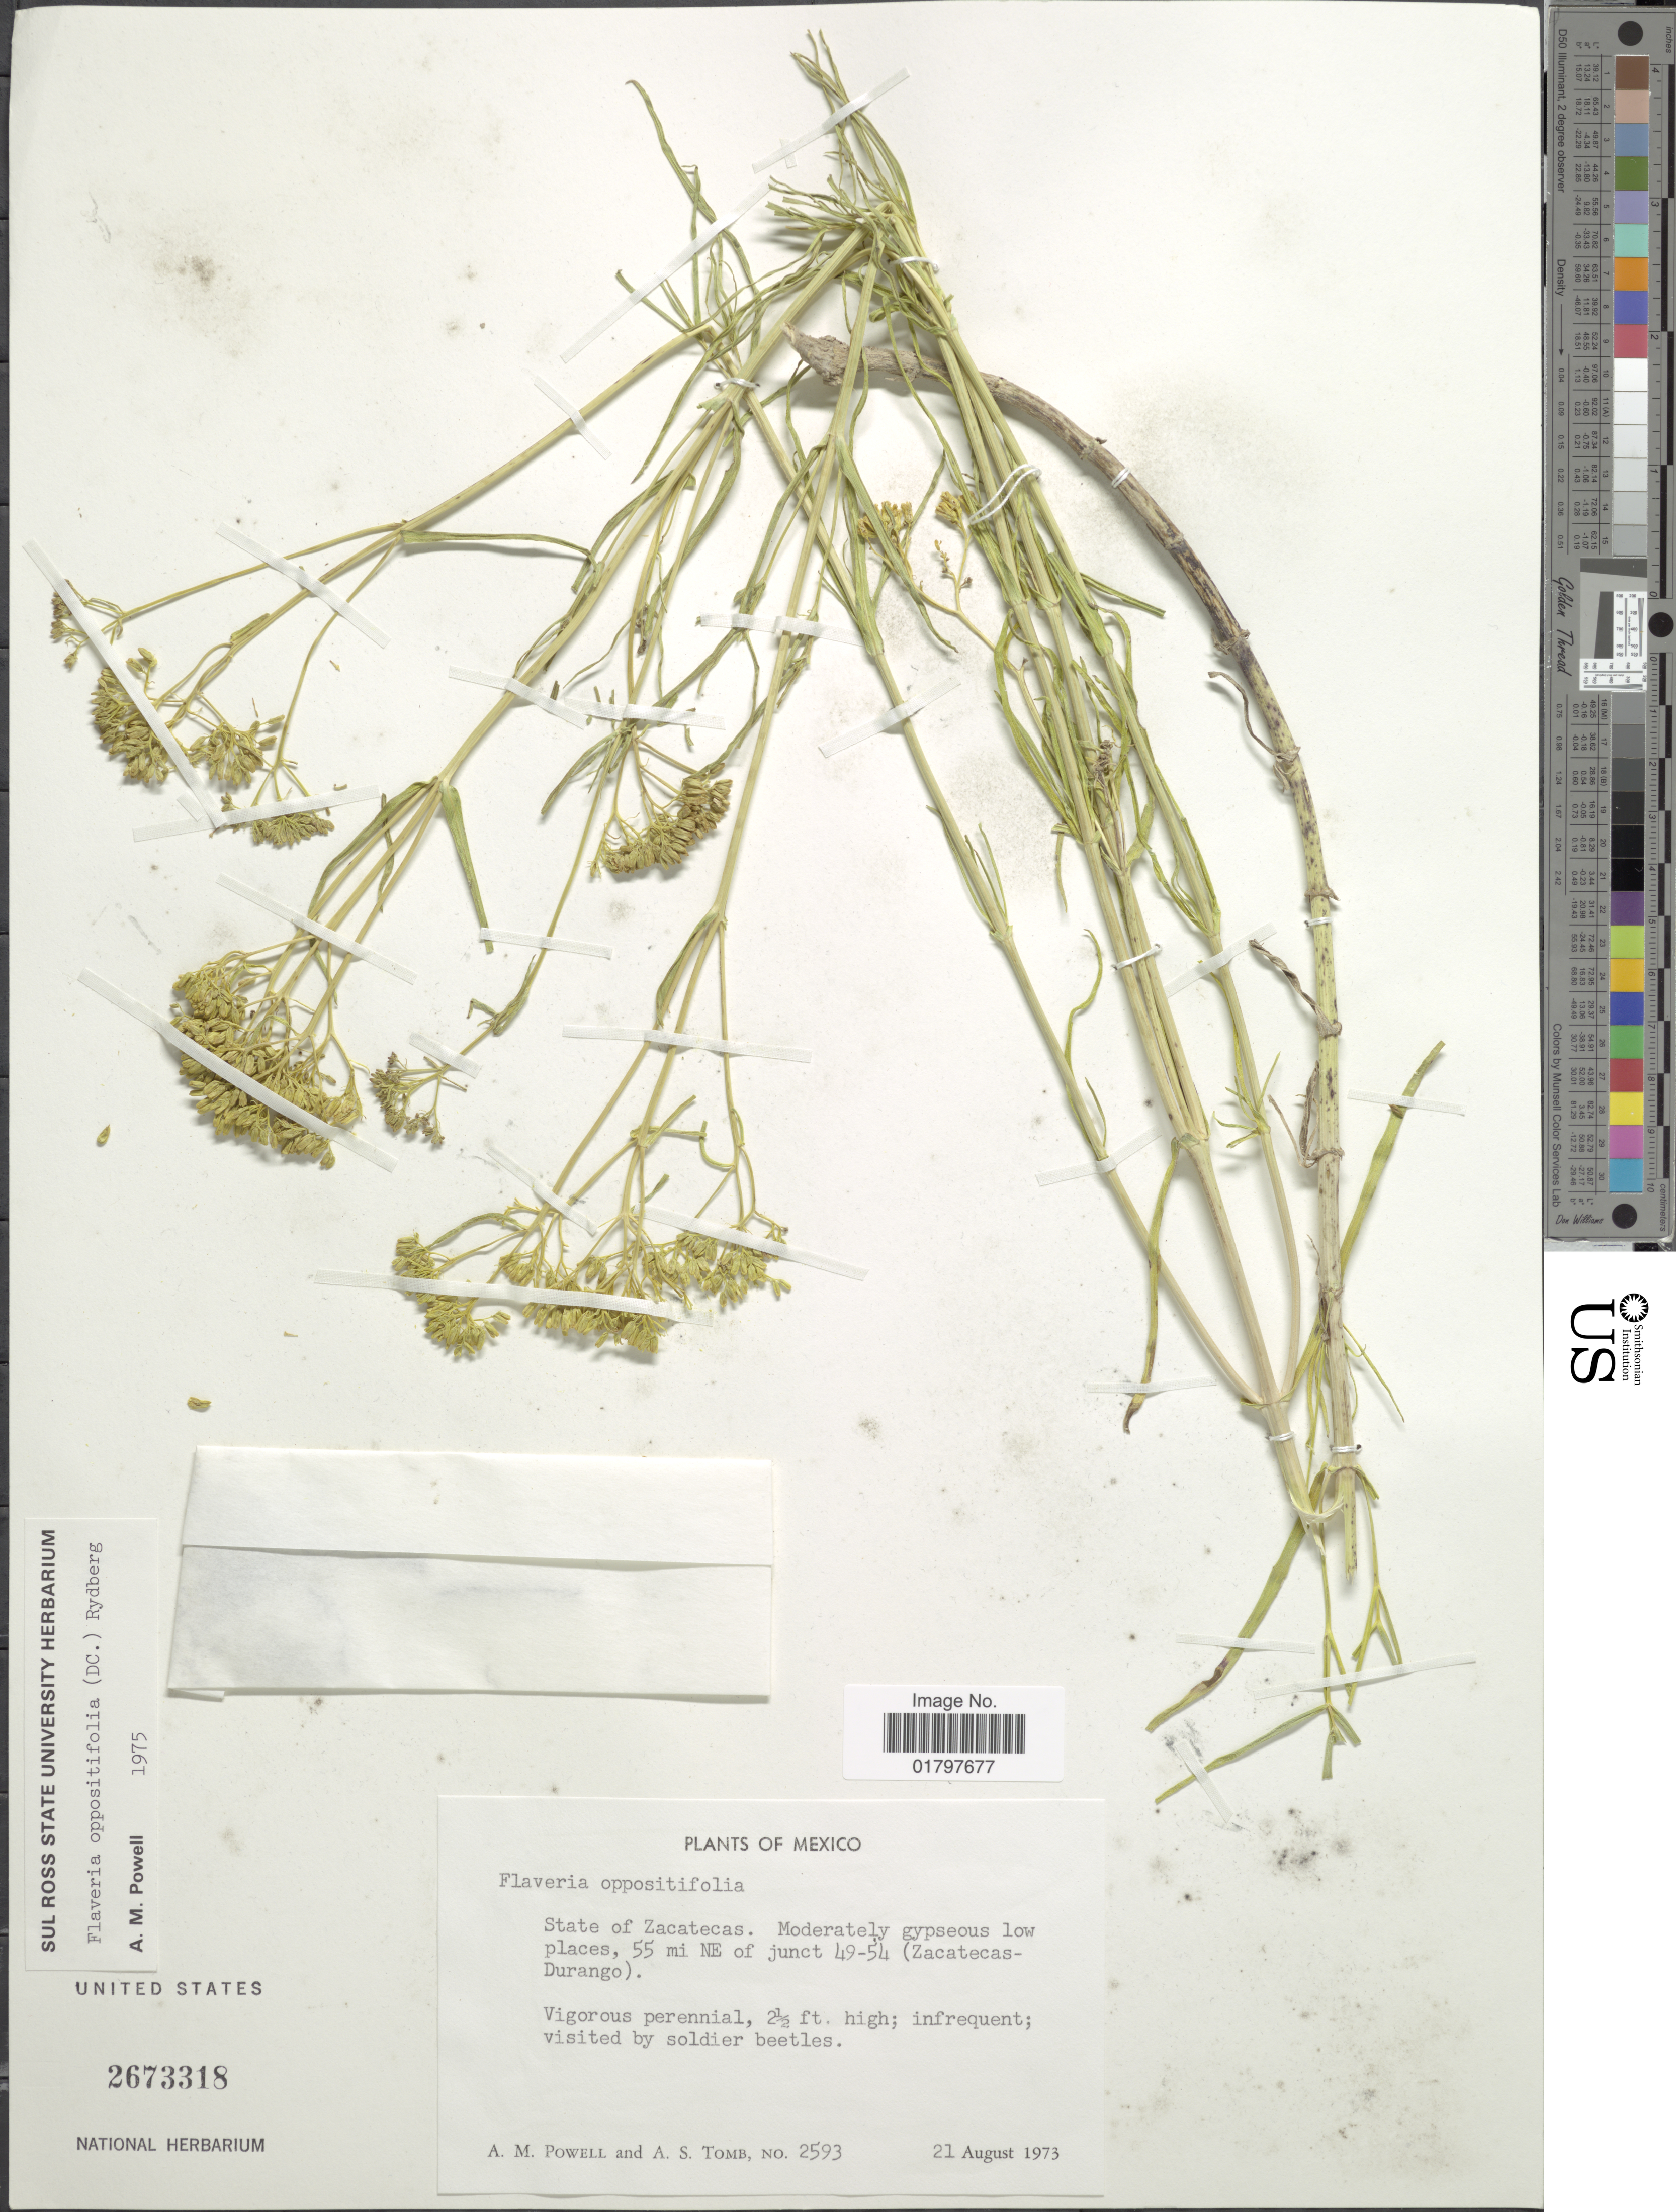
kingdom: Plantae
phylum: Tracheophyta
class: Magnoliopsida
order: Asterales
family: Asteraceae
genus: Flaveria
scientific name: Flaveria oppositifolia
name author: Rydb.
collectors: A. M. Powell & A. Tomb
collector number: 2593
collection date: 1973-08-21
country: Mexico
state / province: Zacatecas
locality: State of Zacatecas. Moderately gypseous low places, 55 mi NE of junct 49-54 (Zacatecas-Durango)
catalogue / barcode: US 2673318